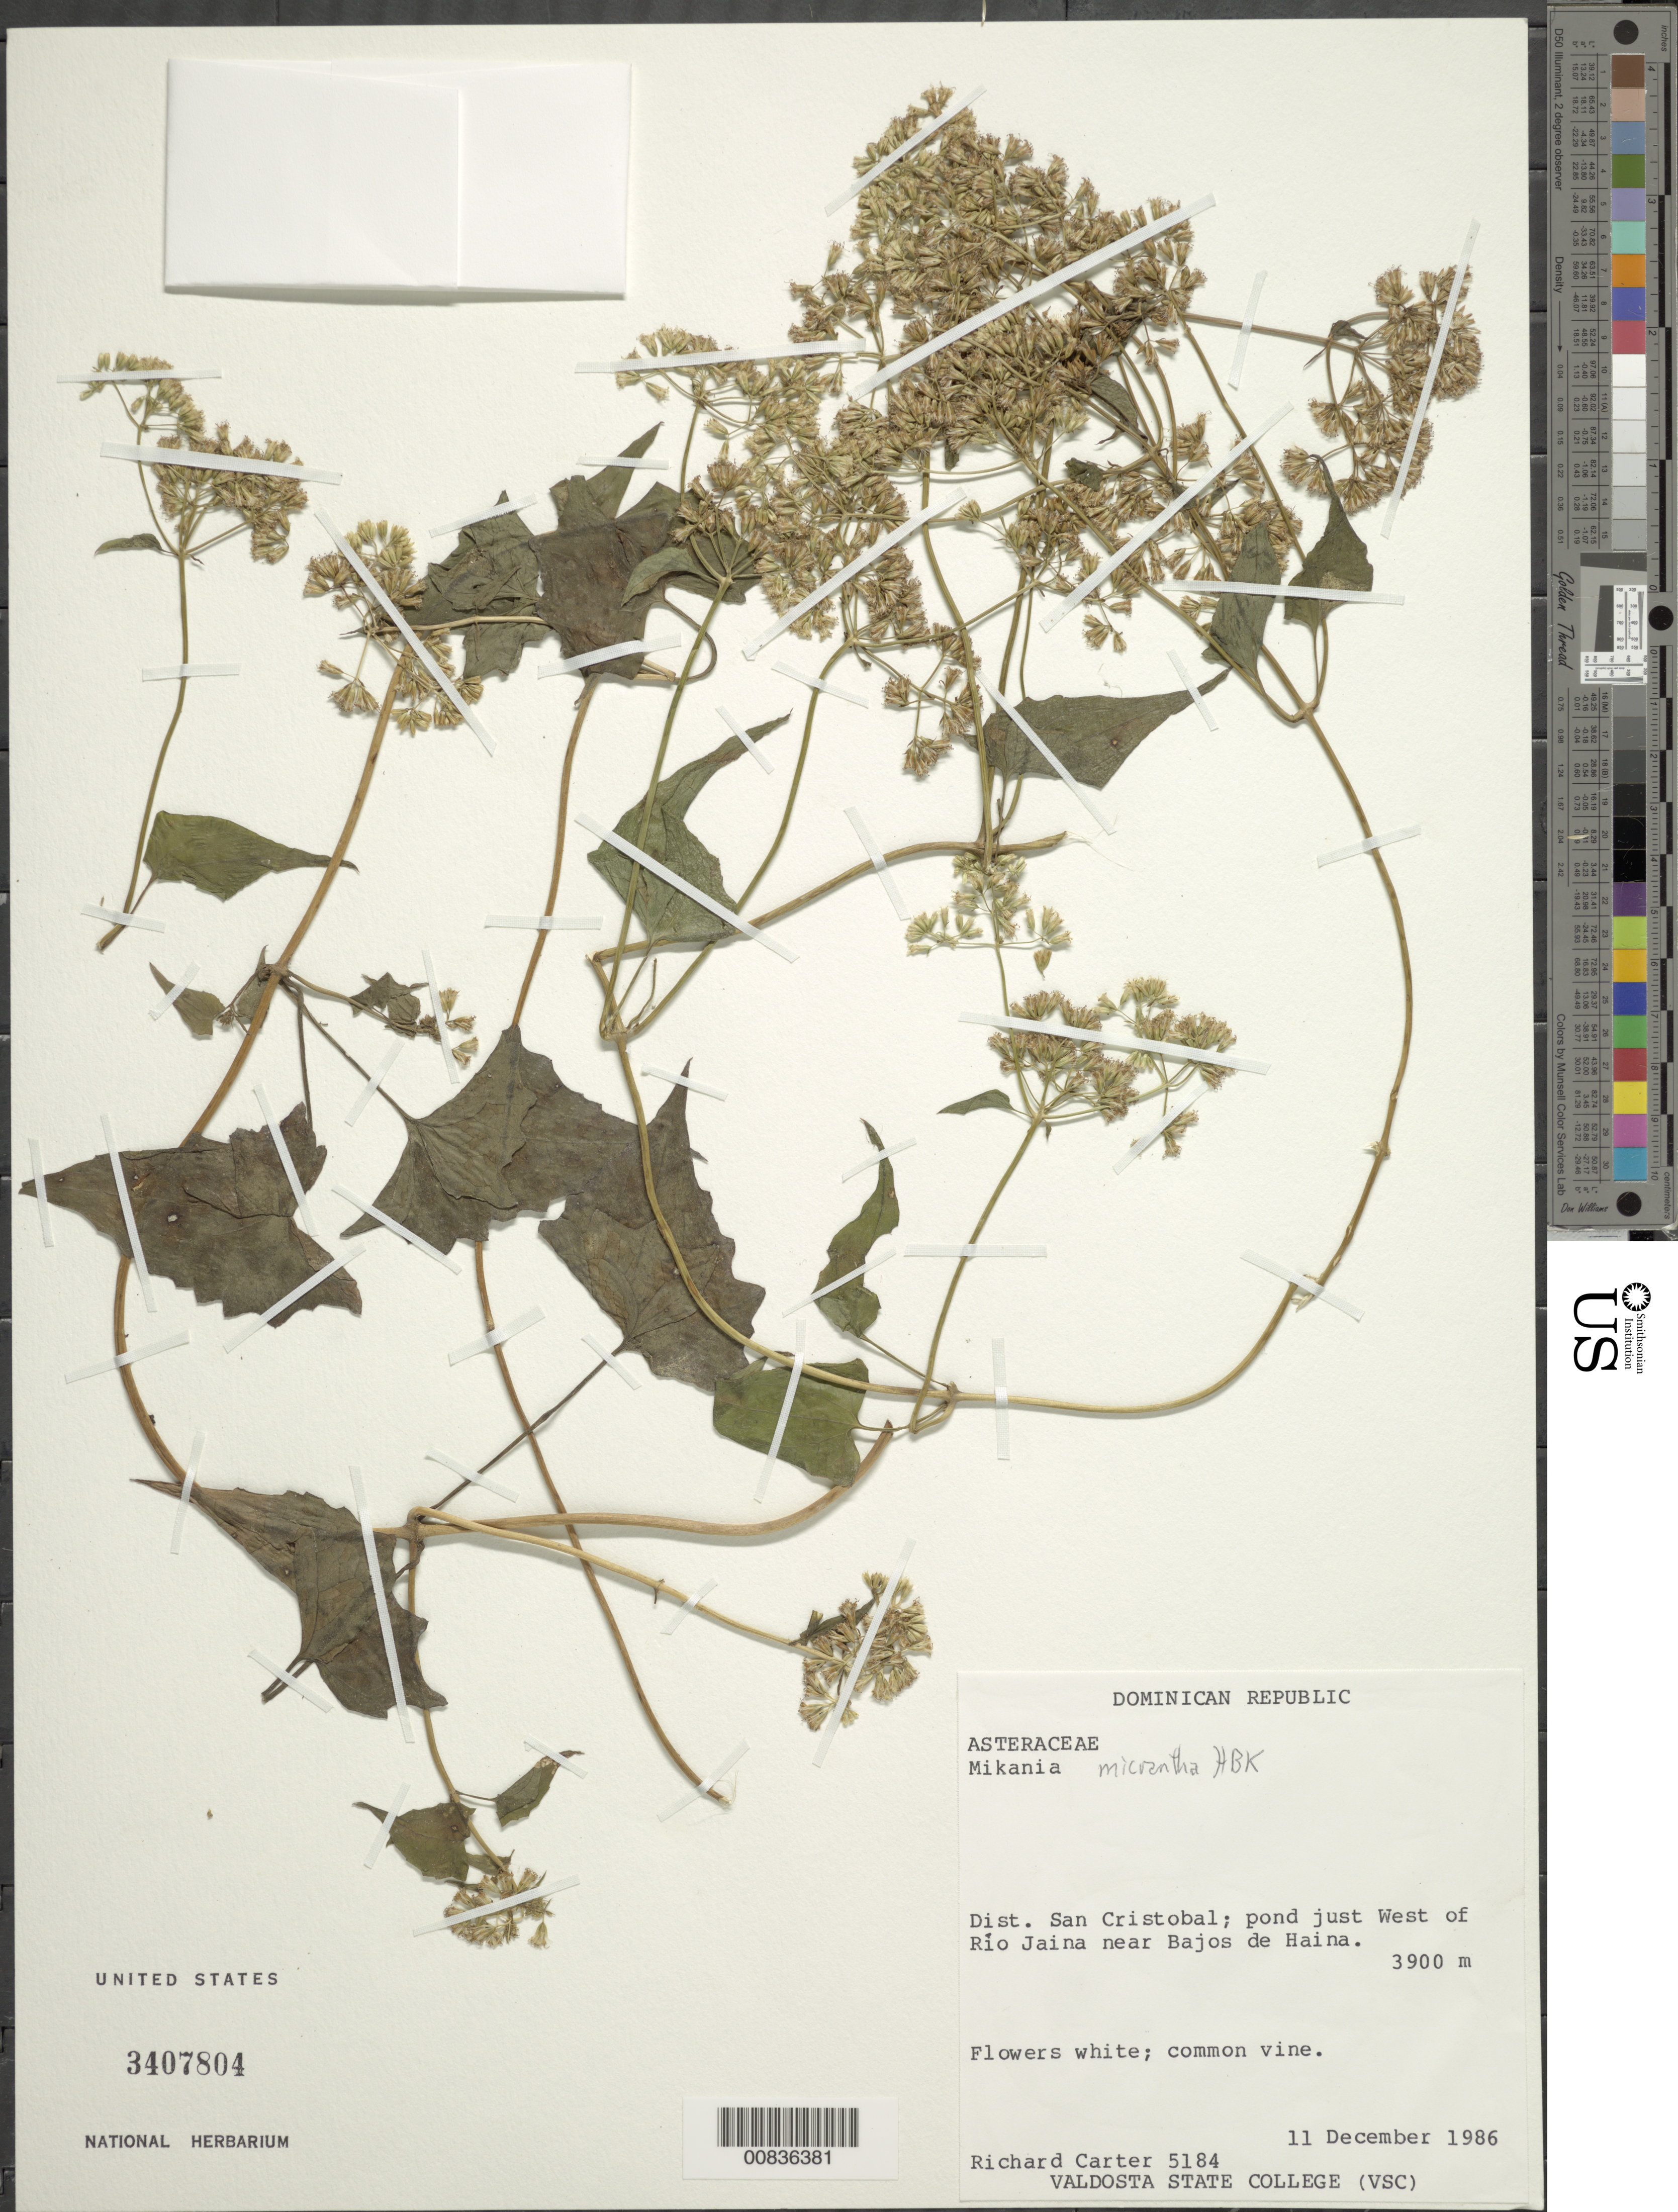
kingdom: Plantae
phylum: Tracheophyta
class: Magnoliopsida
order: Asterales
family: Asteraceae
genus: Mikania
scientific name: Mikania micrantha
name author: Kunth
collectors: R. Carter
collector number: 5184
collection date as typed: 11 Dec 1986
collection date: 1986-12-11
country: Dominican Republic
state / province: San Cristobal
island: Hispaniola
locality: W of Río Jaina near Bajos de Haina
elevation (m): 3900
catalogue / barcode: US 3407804